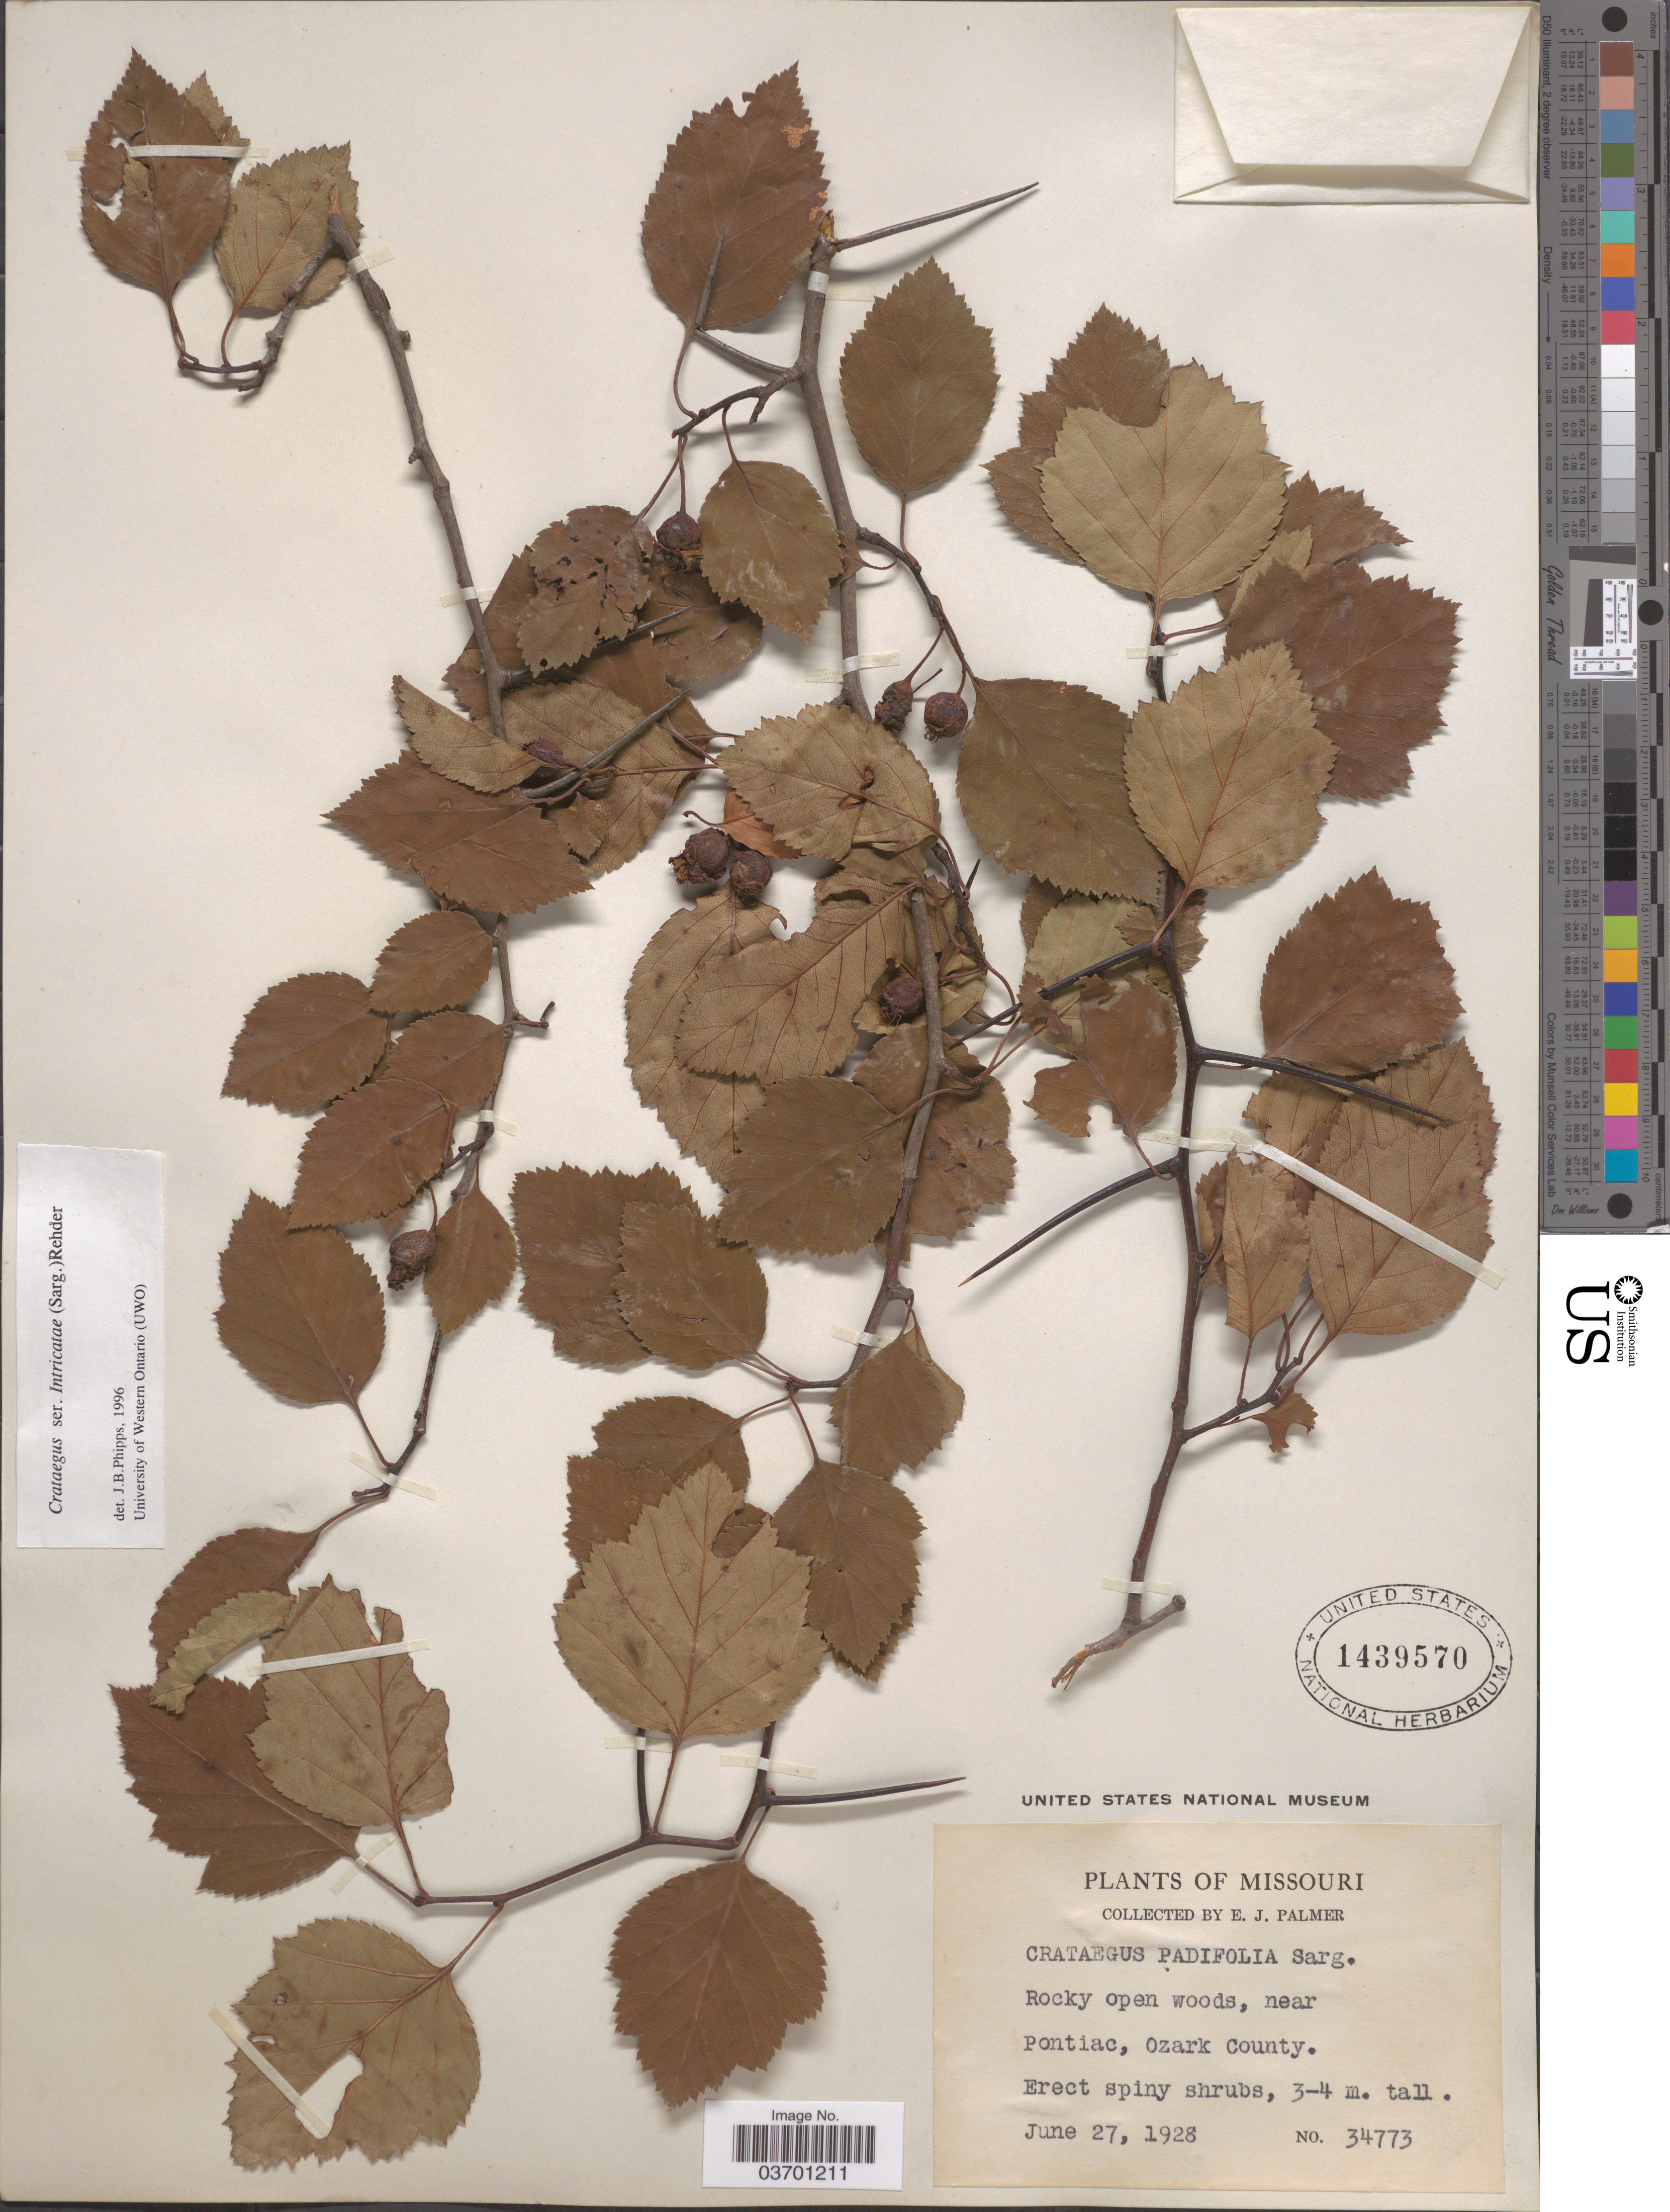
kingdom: Plantae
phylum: Tracheophyta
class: Magnoliopsida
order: Rosales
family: Rosaceae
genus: Crataegus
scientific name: Crataegus padifolia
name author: Sarg.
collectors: E. J. Palmer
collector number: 34773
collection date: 1928-06-27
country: United States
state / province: Missouri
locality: Near Pontiac, Ozark County.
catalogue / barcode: US 1439570